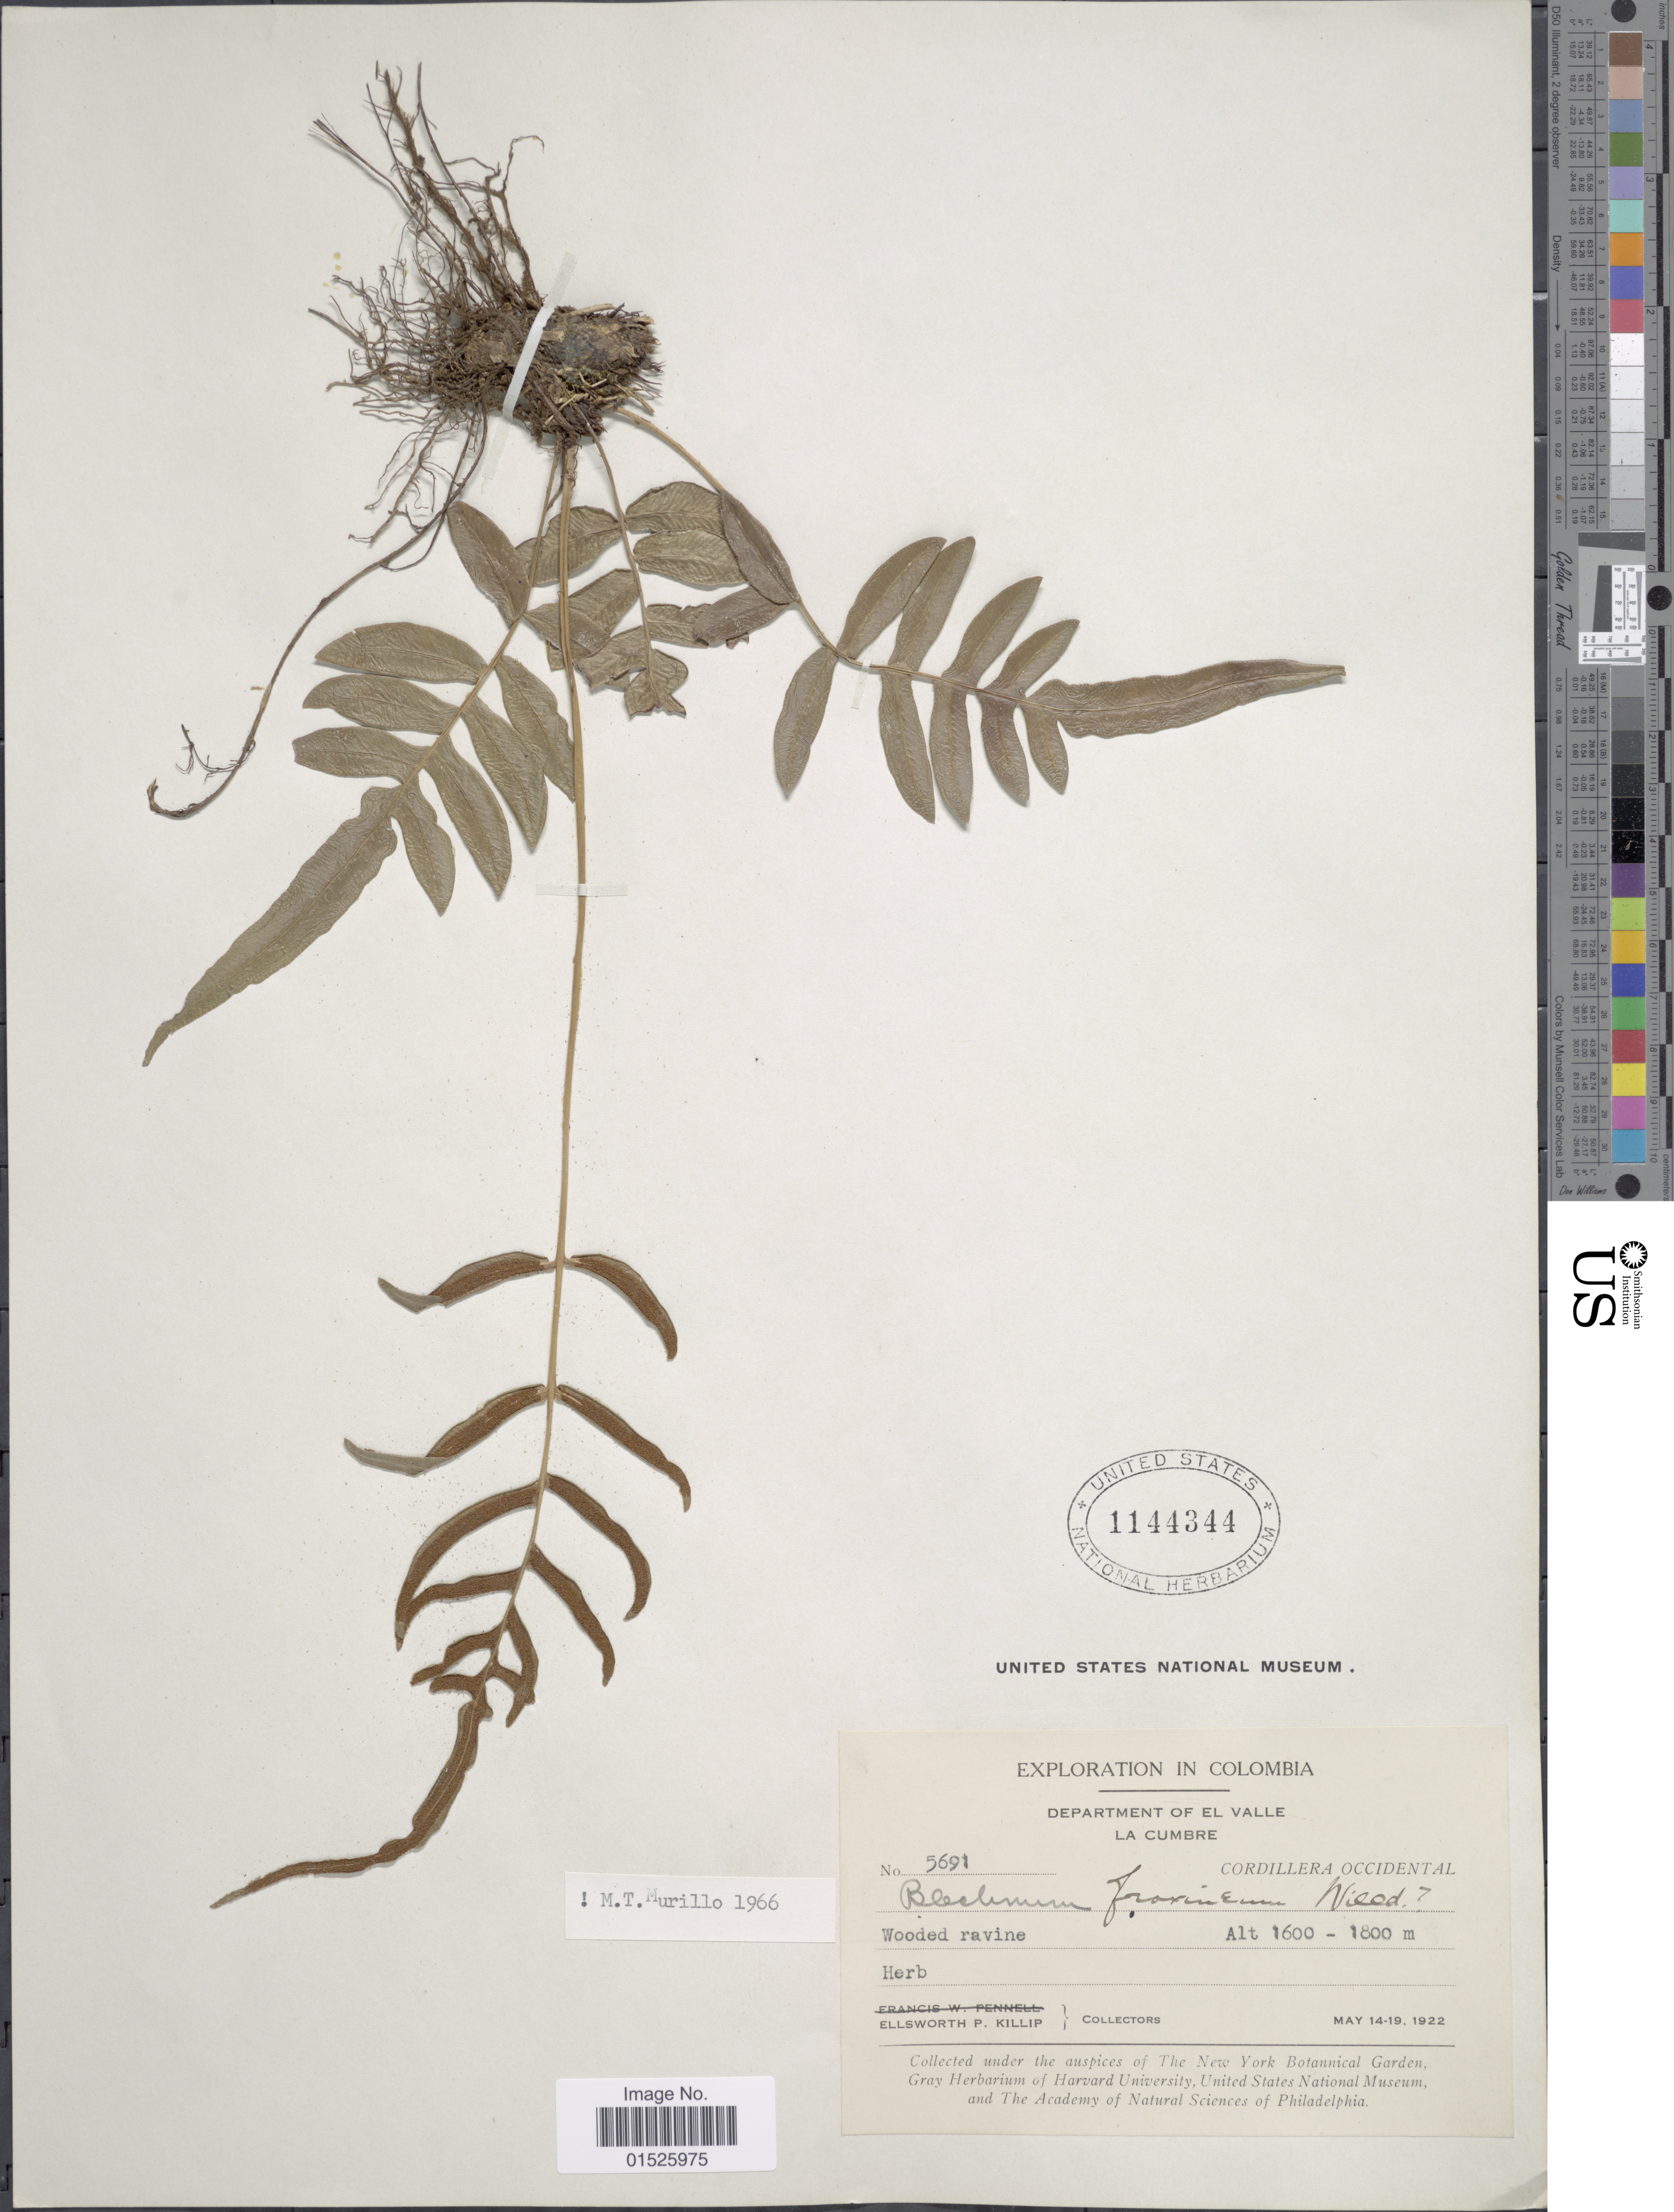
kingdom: Plantae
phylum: Tracheophyta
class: Polypodiopsida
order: Polypodiales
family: Blechnaceae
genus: Blechnum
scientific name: Blechnum x fraxineum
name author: Willd.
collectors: E. P. Killip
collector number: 5691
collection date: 1922-05-14/1922-05-19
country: Colombia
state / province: Valle del Cauca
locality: Colombia, Department of El Valle, La Cumbre, Cordillera Occidental.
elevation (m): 1600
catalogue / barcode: US 1144344